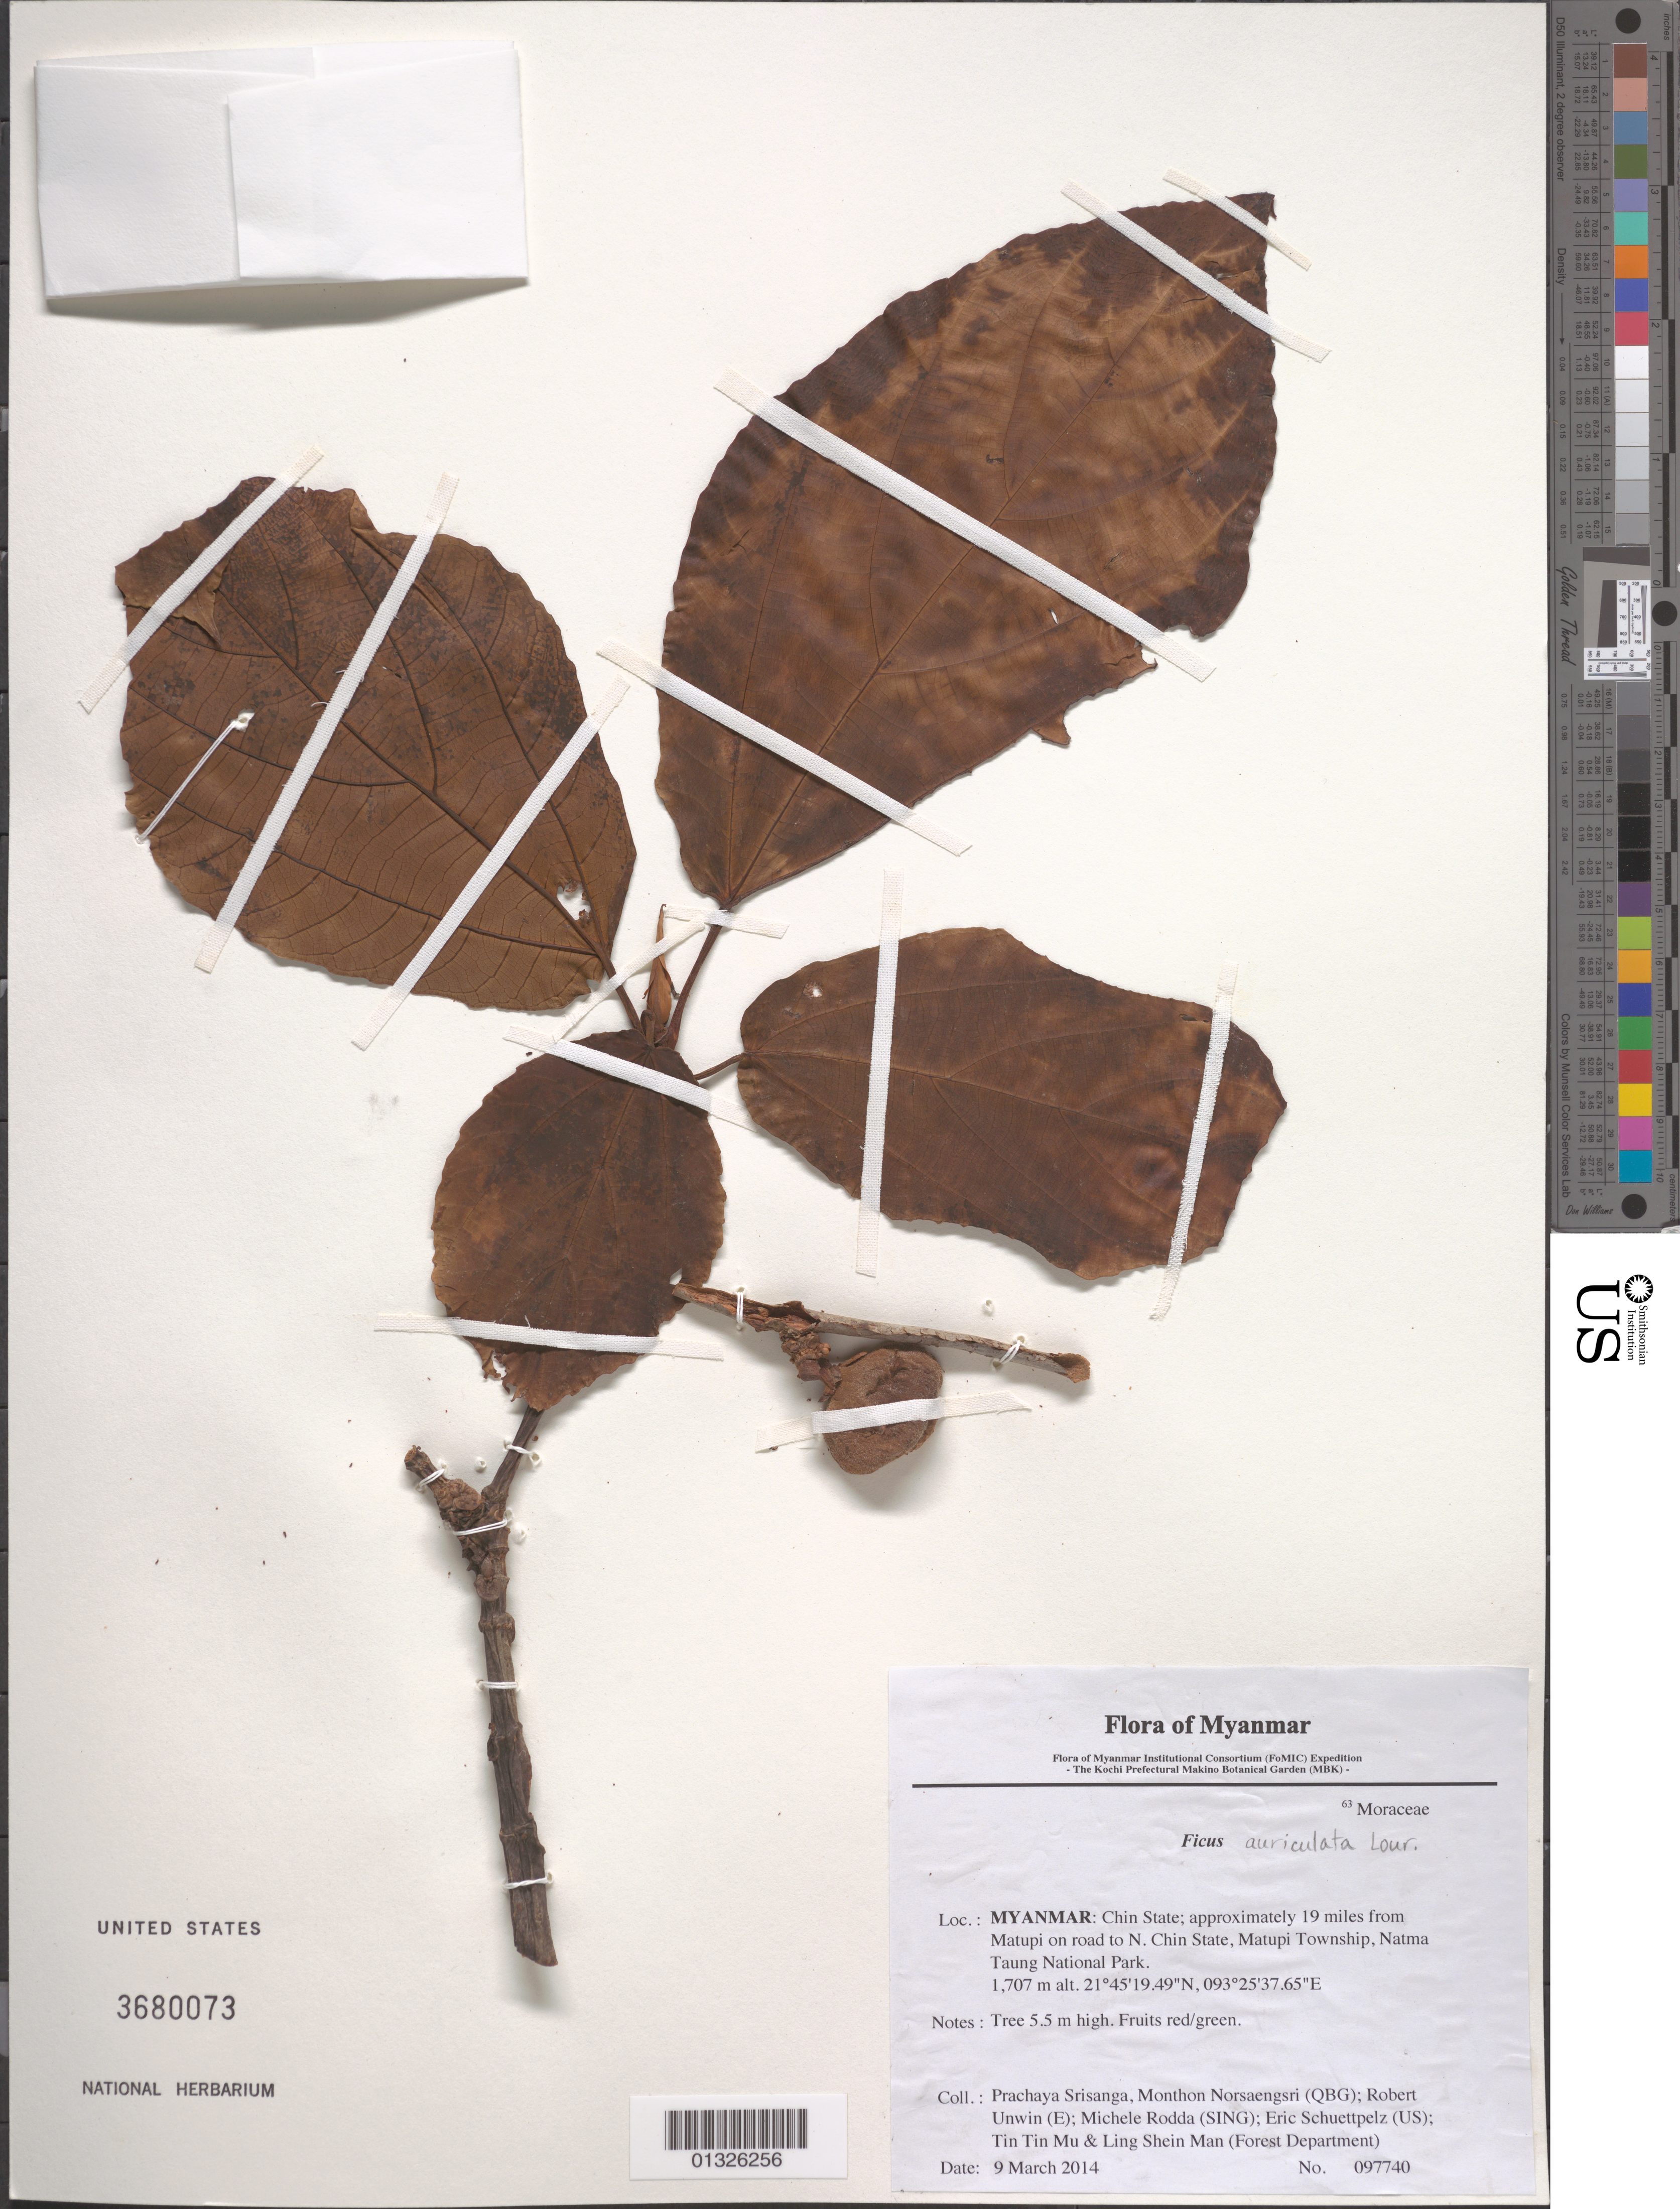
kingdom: Plantae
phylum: Tracheophyta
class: Magnoliopsida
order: Rosales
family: Moraceae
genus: Ficus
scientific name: Ficus auriculata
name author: Lour.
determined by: Tagane, S.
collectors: P. Srisanga, M. Norsaengsri, R. Unwin, M. Rodda, E. Schuettpelz, Tin Tin Mu & Ling Shein Man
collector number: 97740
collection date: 2014-03-09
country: Myanmar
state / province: Chin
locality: Approximately 19 miles from Matupi on road to N. Chin State, Matupi Township, Natma Taung National Park.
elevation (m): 1707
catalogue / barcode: US 3680073